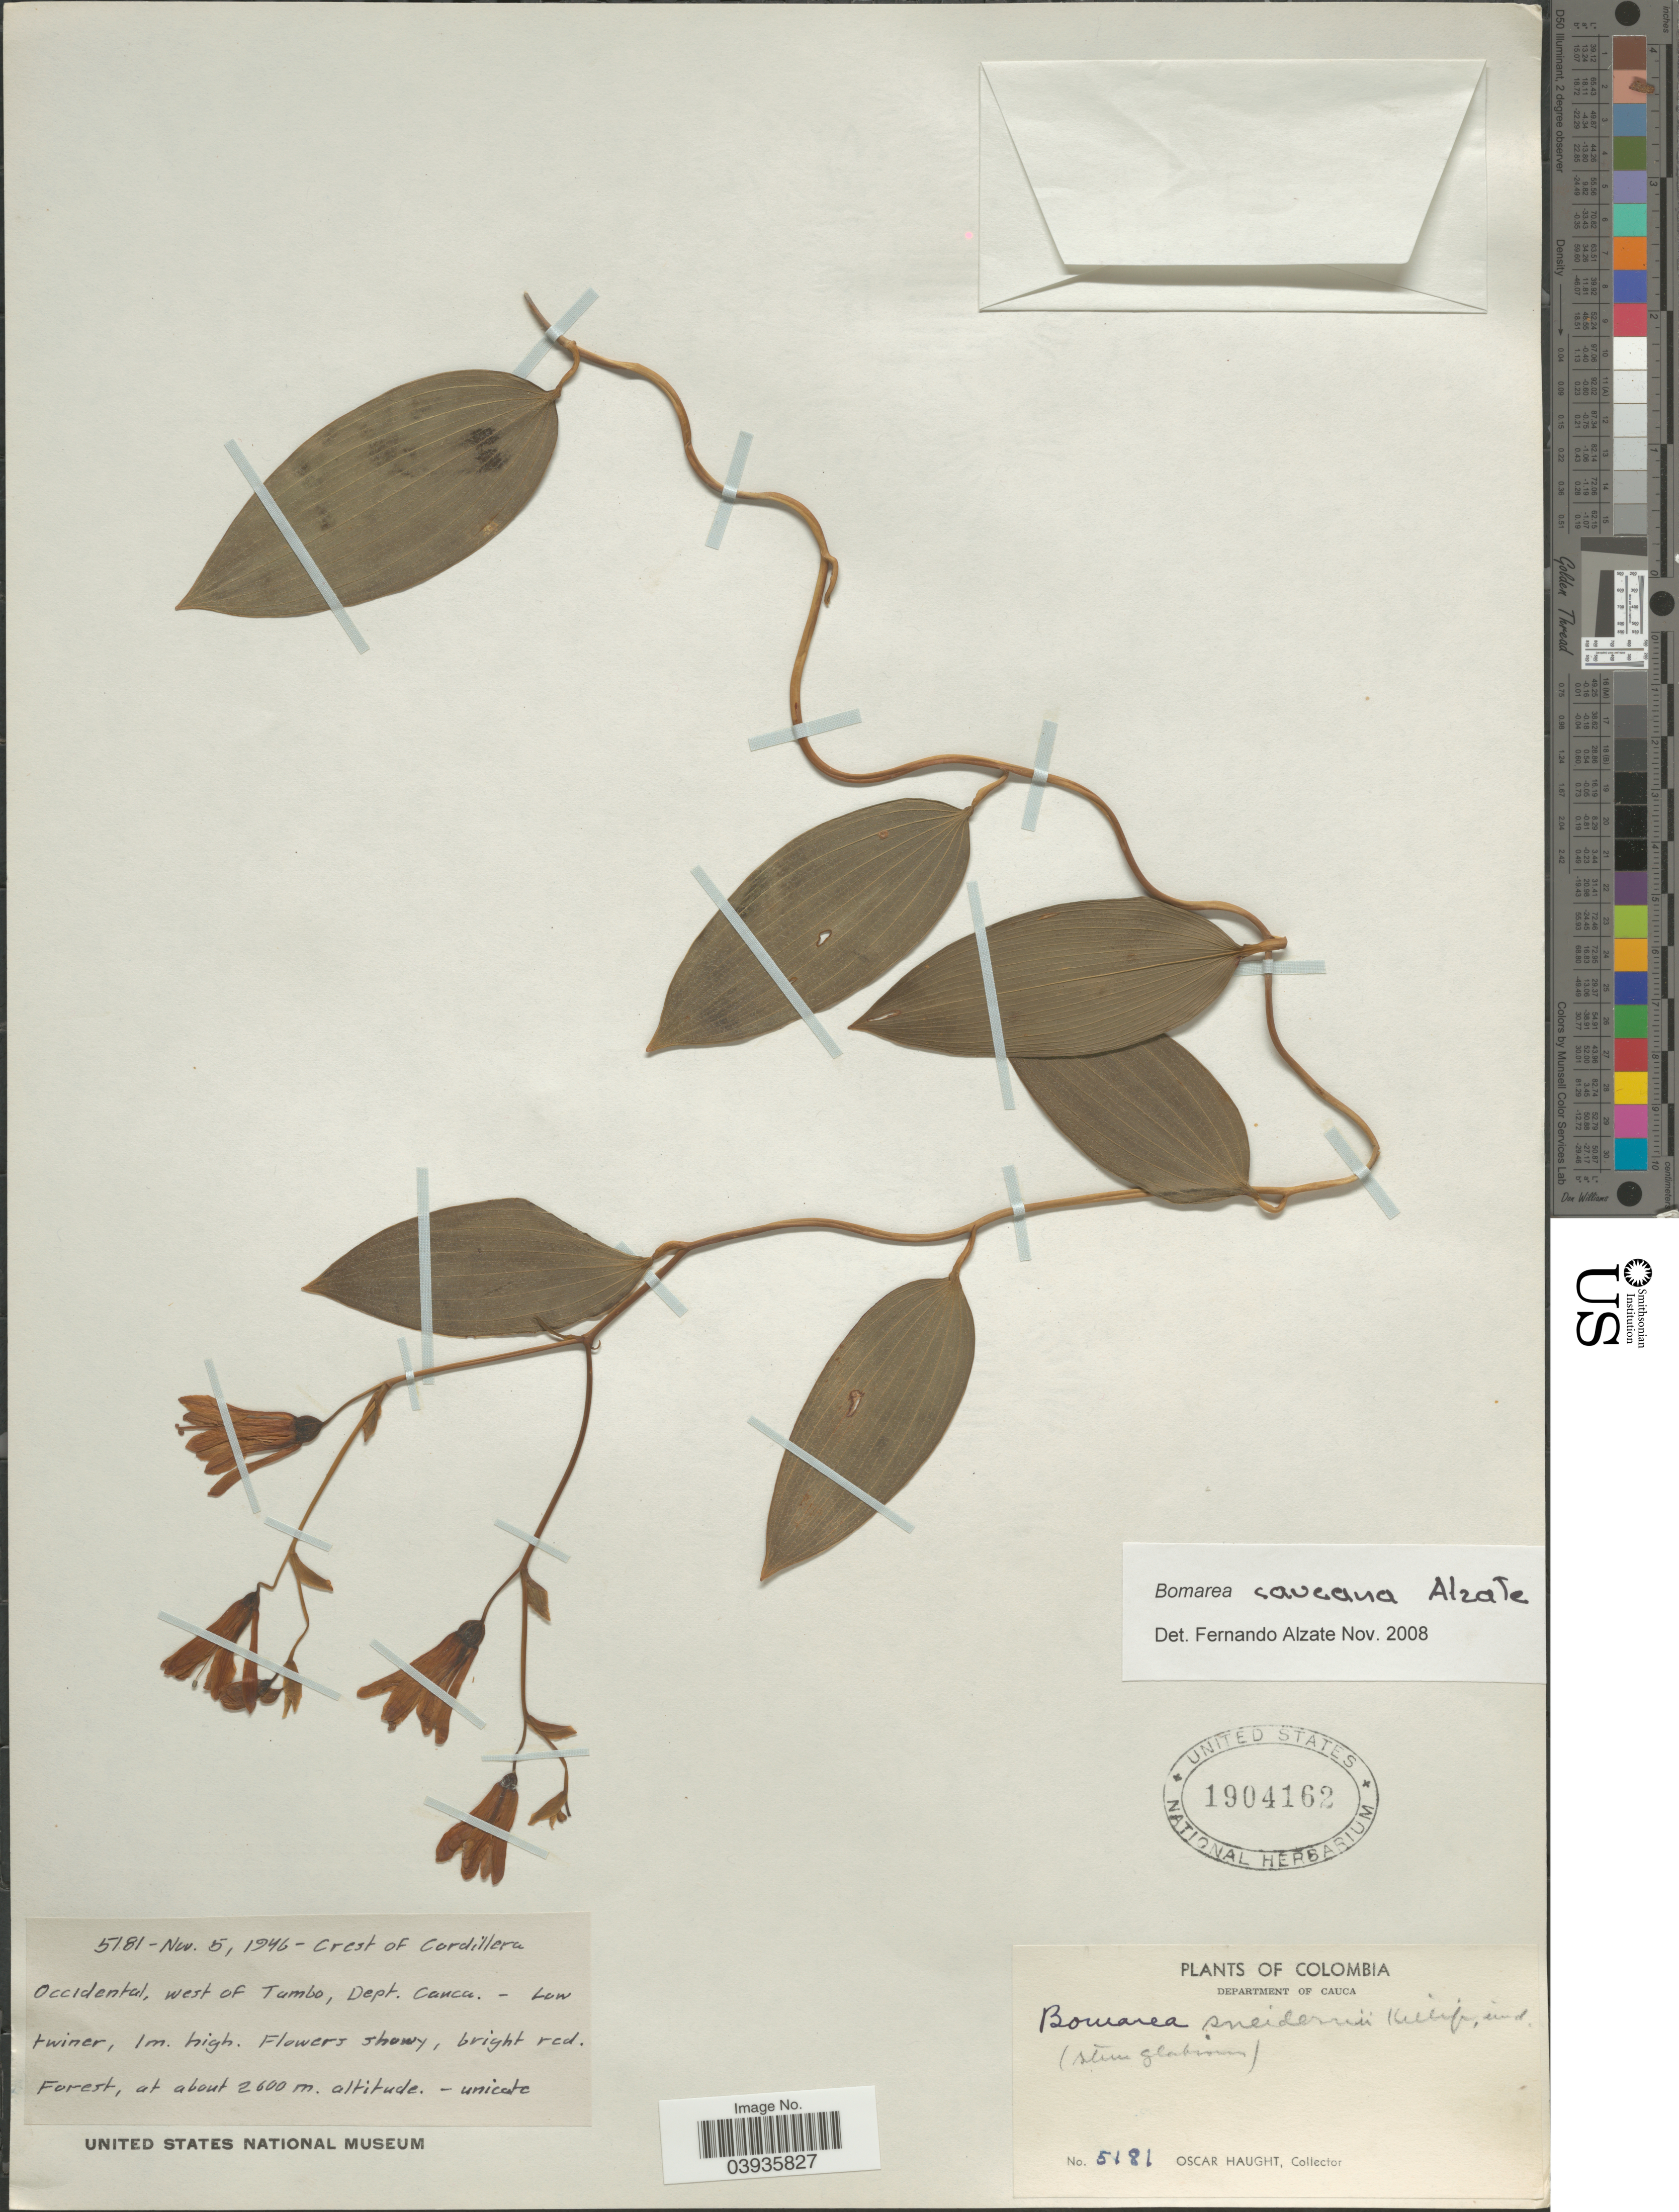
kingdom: Plantae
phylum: Tracheophyta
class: Liliopsida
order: Liliales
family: Alstroemeriaceae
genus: Bomarea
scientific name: Bomarea caucana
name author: Alzate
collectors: O. L. Haught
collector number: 5181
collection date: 1946-11-05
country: Colombia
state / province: Cauca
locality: Occidental, west of Tambo, Department of Cauca.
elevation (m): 2600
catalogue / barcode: US 1904162